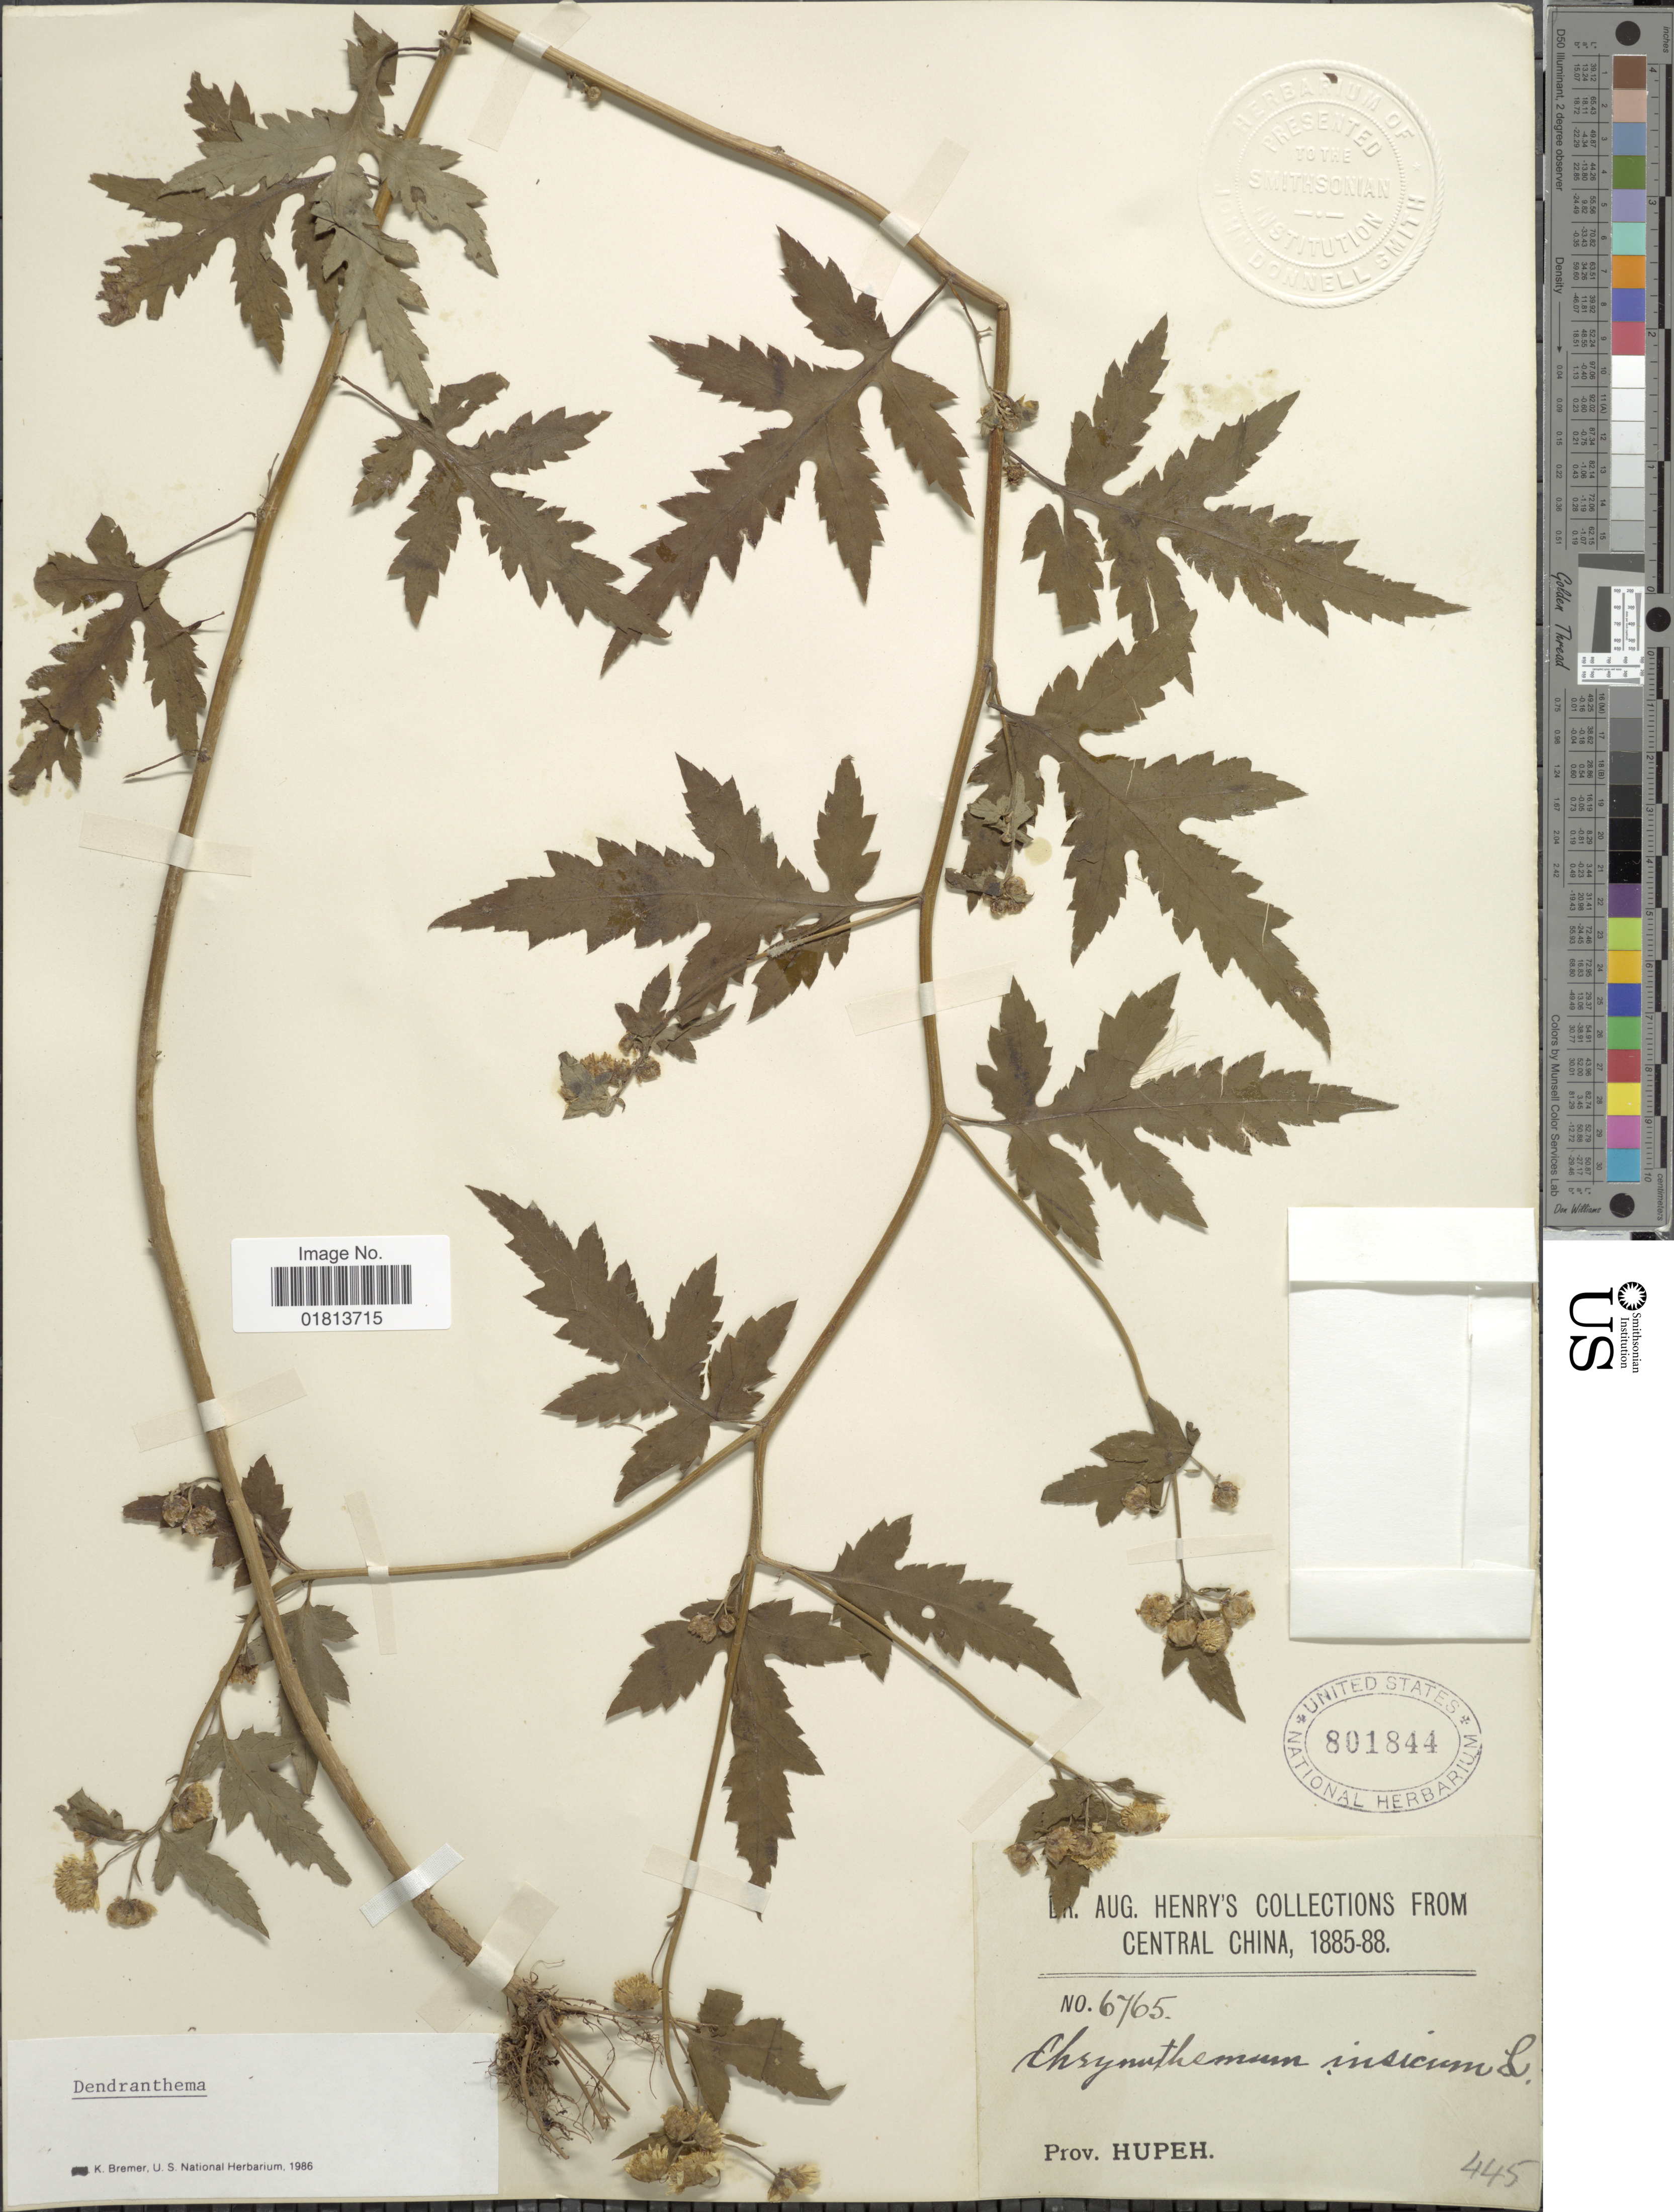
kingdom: Plantae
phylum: Tracheophyta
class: Magnoliopsida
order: Asterales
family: Asteraceae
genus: Dendranthema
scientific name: Dendranthema indicum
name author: (L.) Des Moul.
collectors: A. Henry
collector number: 6765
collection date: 1885/1888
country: China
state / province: Hubei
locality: Central China, Prov. Hupeh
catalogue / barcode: US 801844